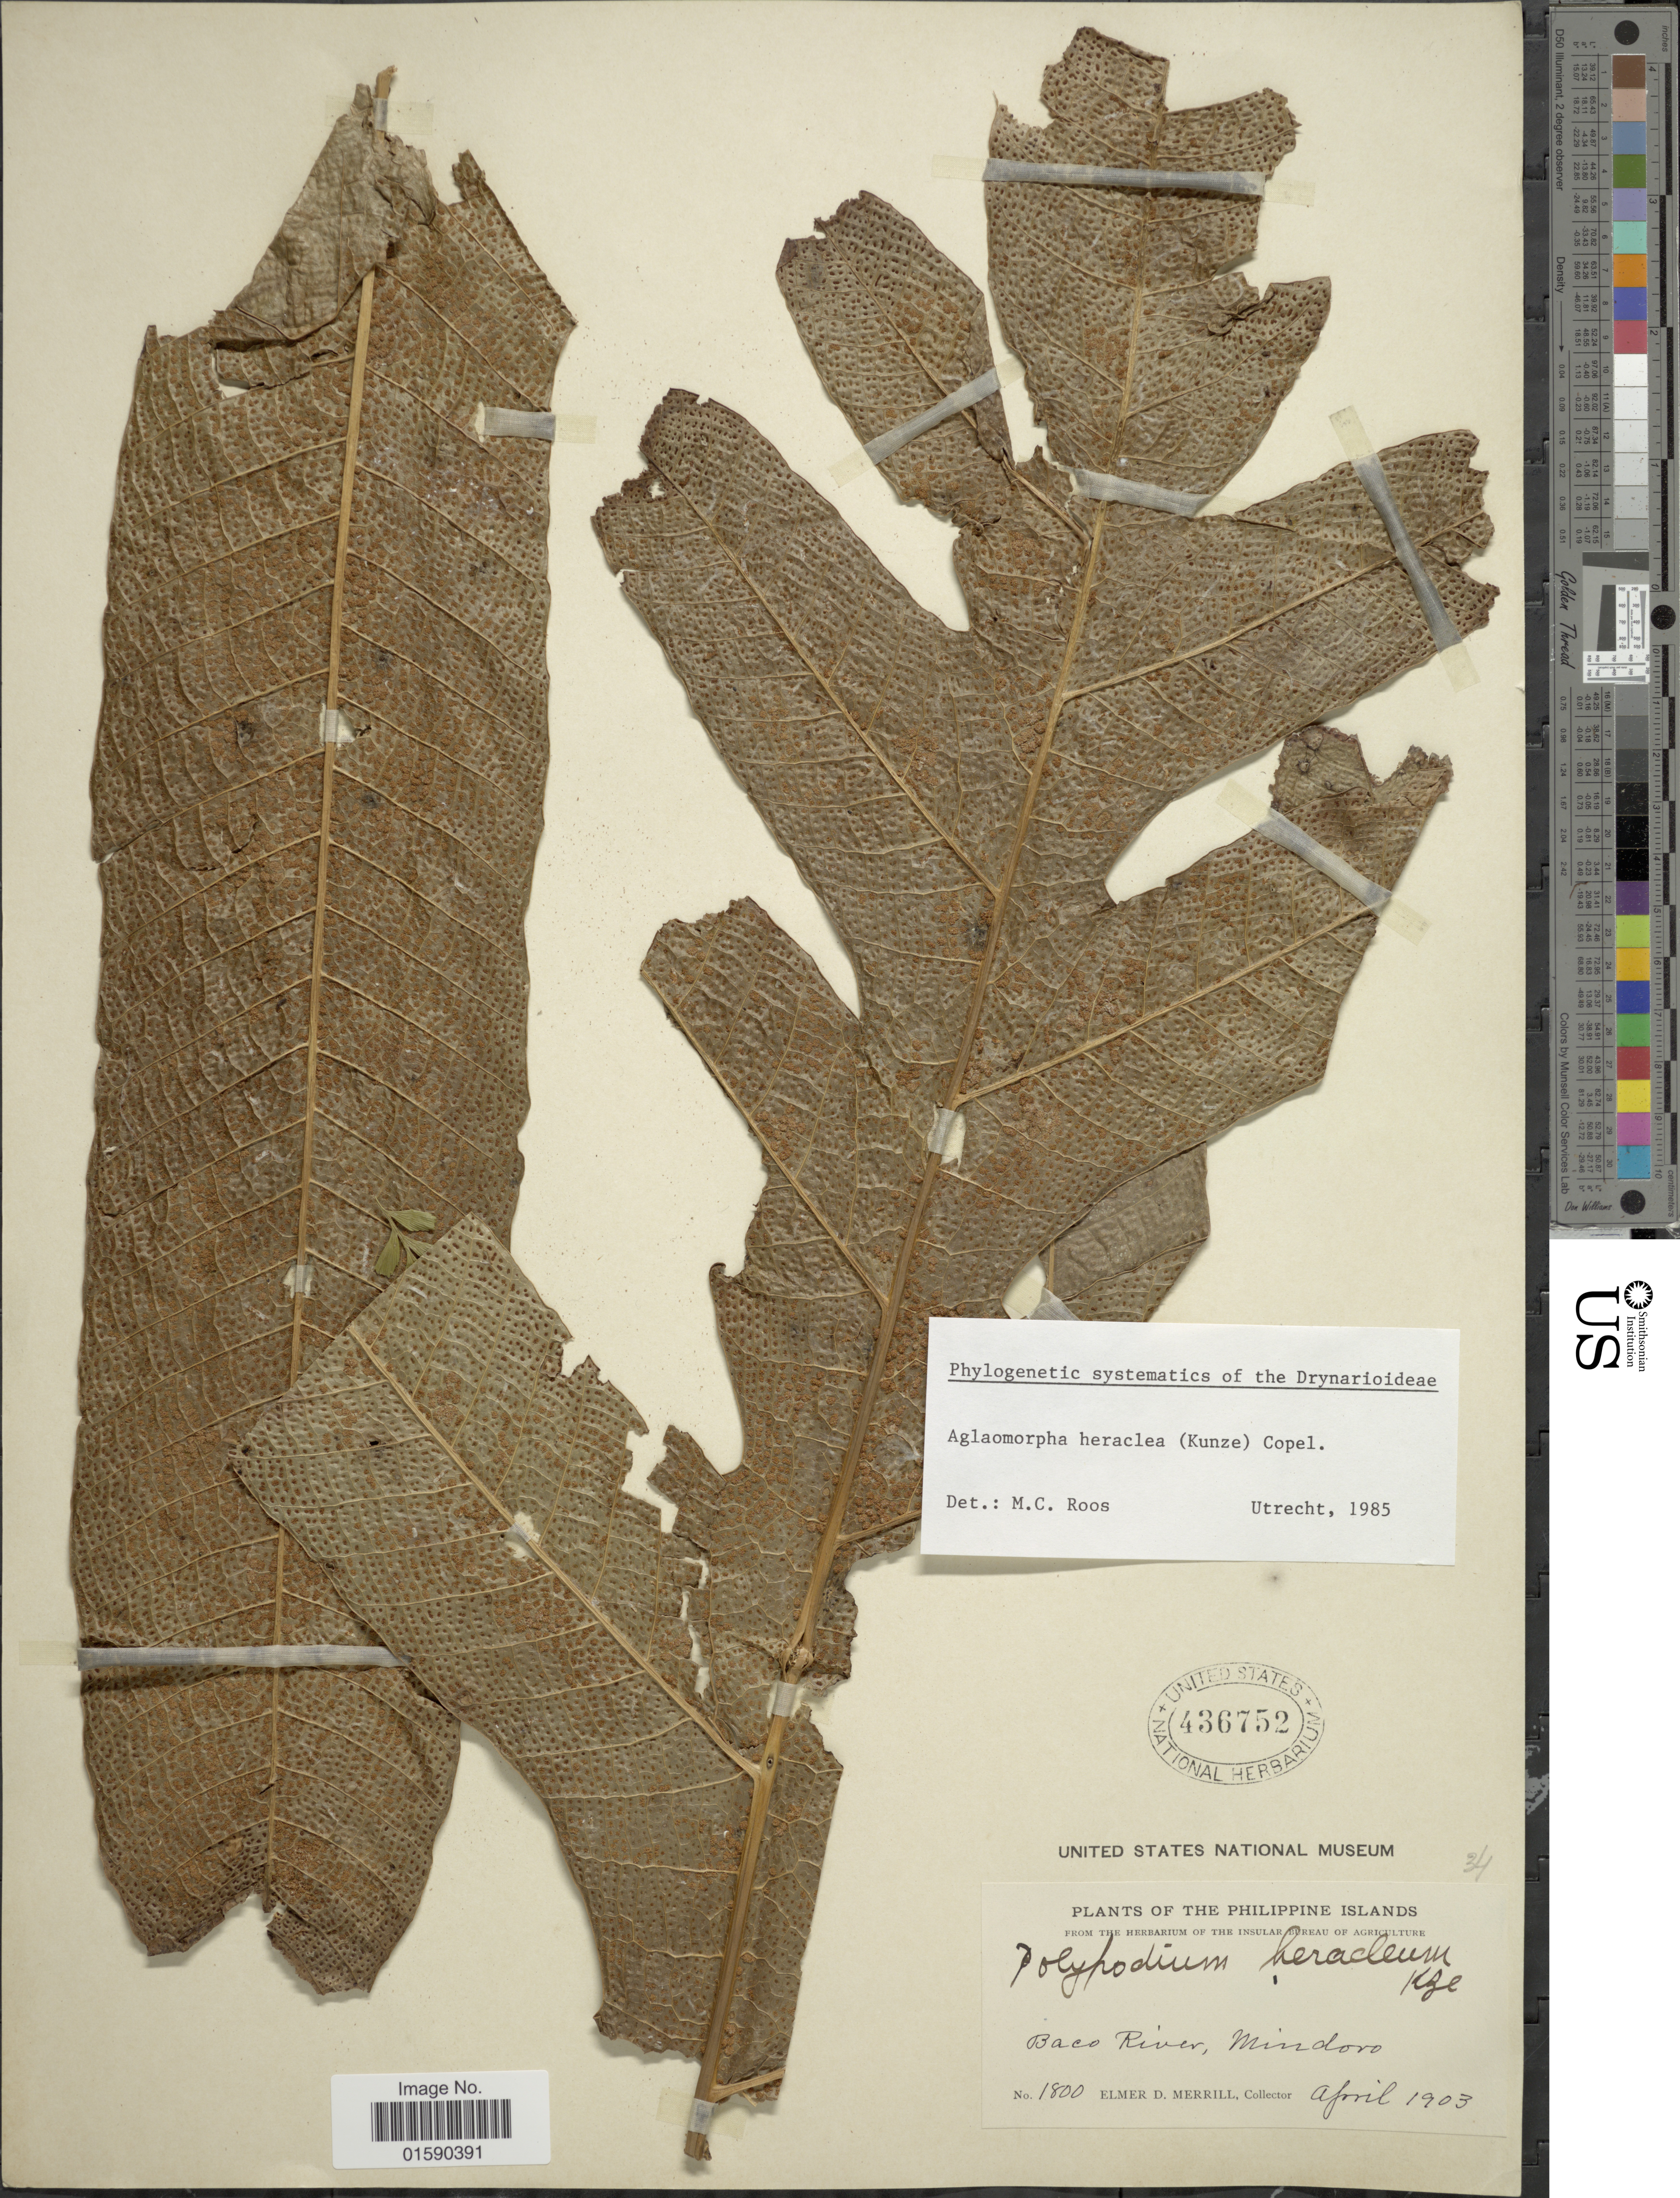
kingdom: Plantae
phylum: Tracheophyta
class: Polypodiopsida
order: Polypodiales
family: Polypodiaceae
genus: Aglaomorpha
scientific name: Aglaomorpha heraclea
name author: (Kunze) Copel.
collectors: E. D. Merrill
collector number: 1800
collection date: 1903-04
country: Philippines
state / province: Mimaropa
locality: Baco River, Mindoro.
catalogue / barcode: US 436752